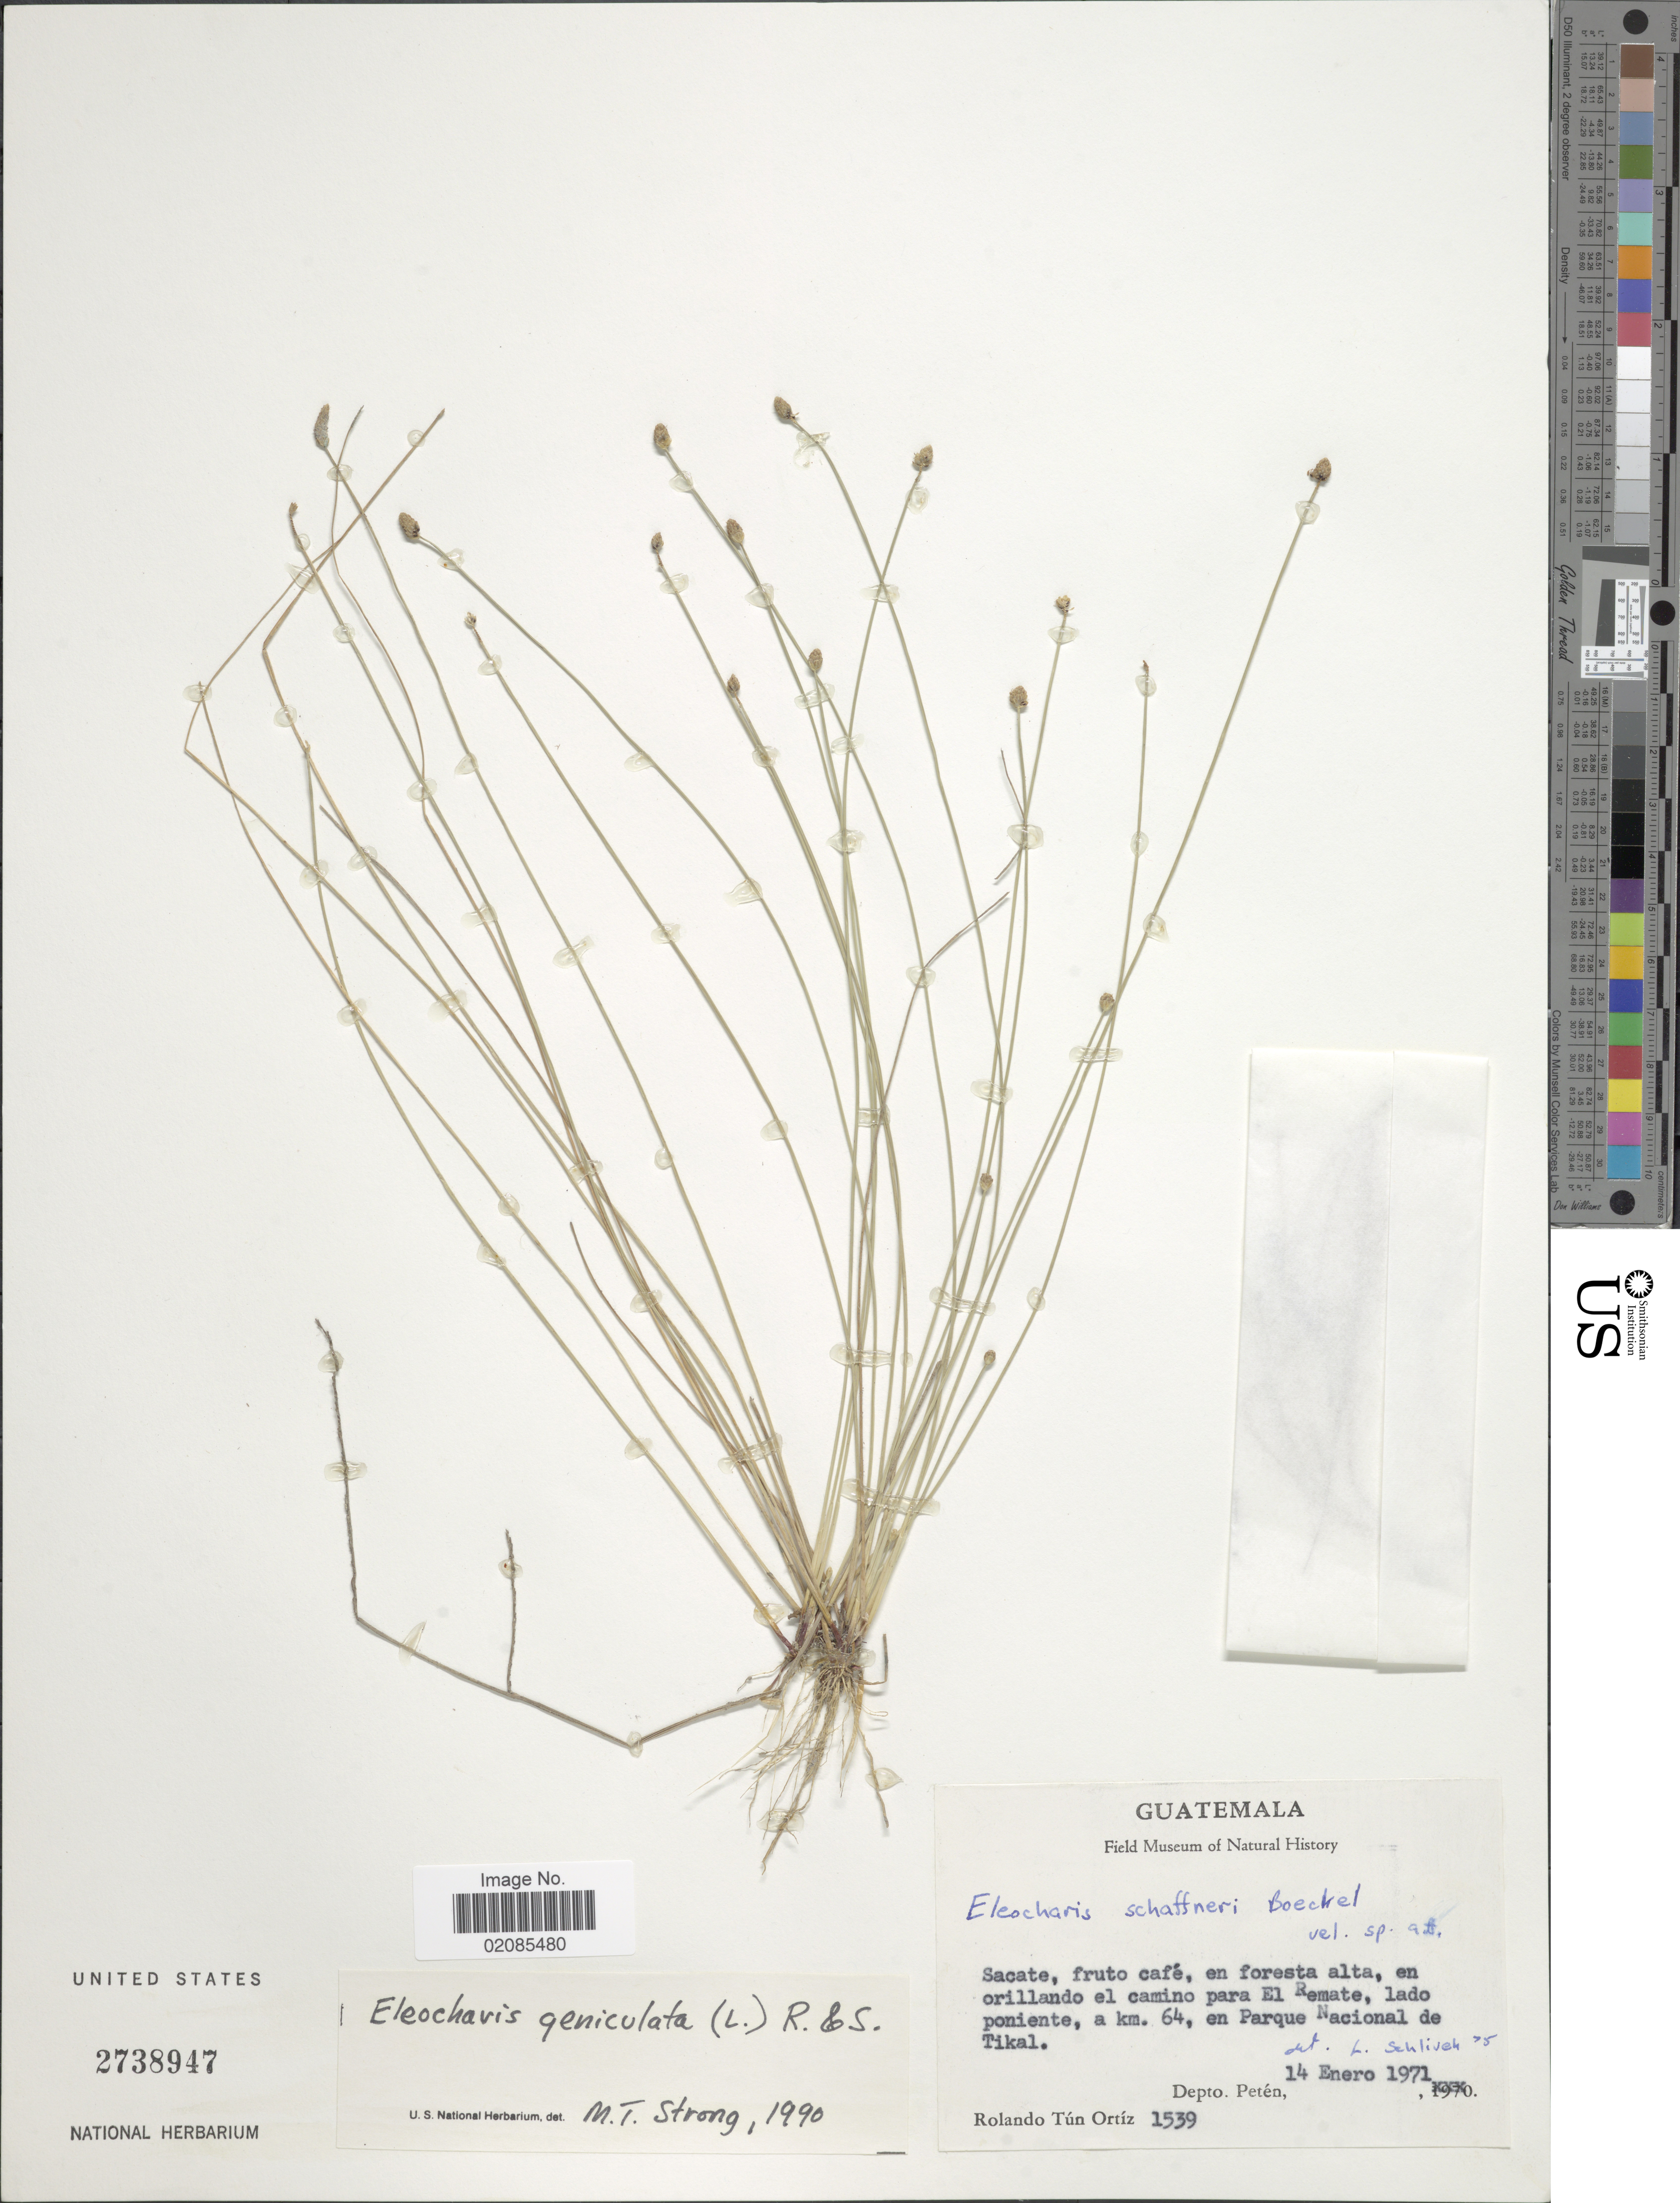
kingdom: Plantae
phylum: Tracheophyta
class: Liliopsida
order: Poales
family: Cyperaceae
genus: Eleocharis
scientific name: Eleocharis geniculata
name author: (L.) Roem. & Schult.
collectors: R. T. Ortíz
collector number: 1539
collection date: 1971-01-14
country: Guatemala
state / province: El Petén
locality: En orillando el camino para El Remate, lado poniente, a km. 64, en Parque Nacional de Tikal.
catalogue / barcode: US 2738947